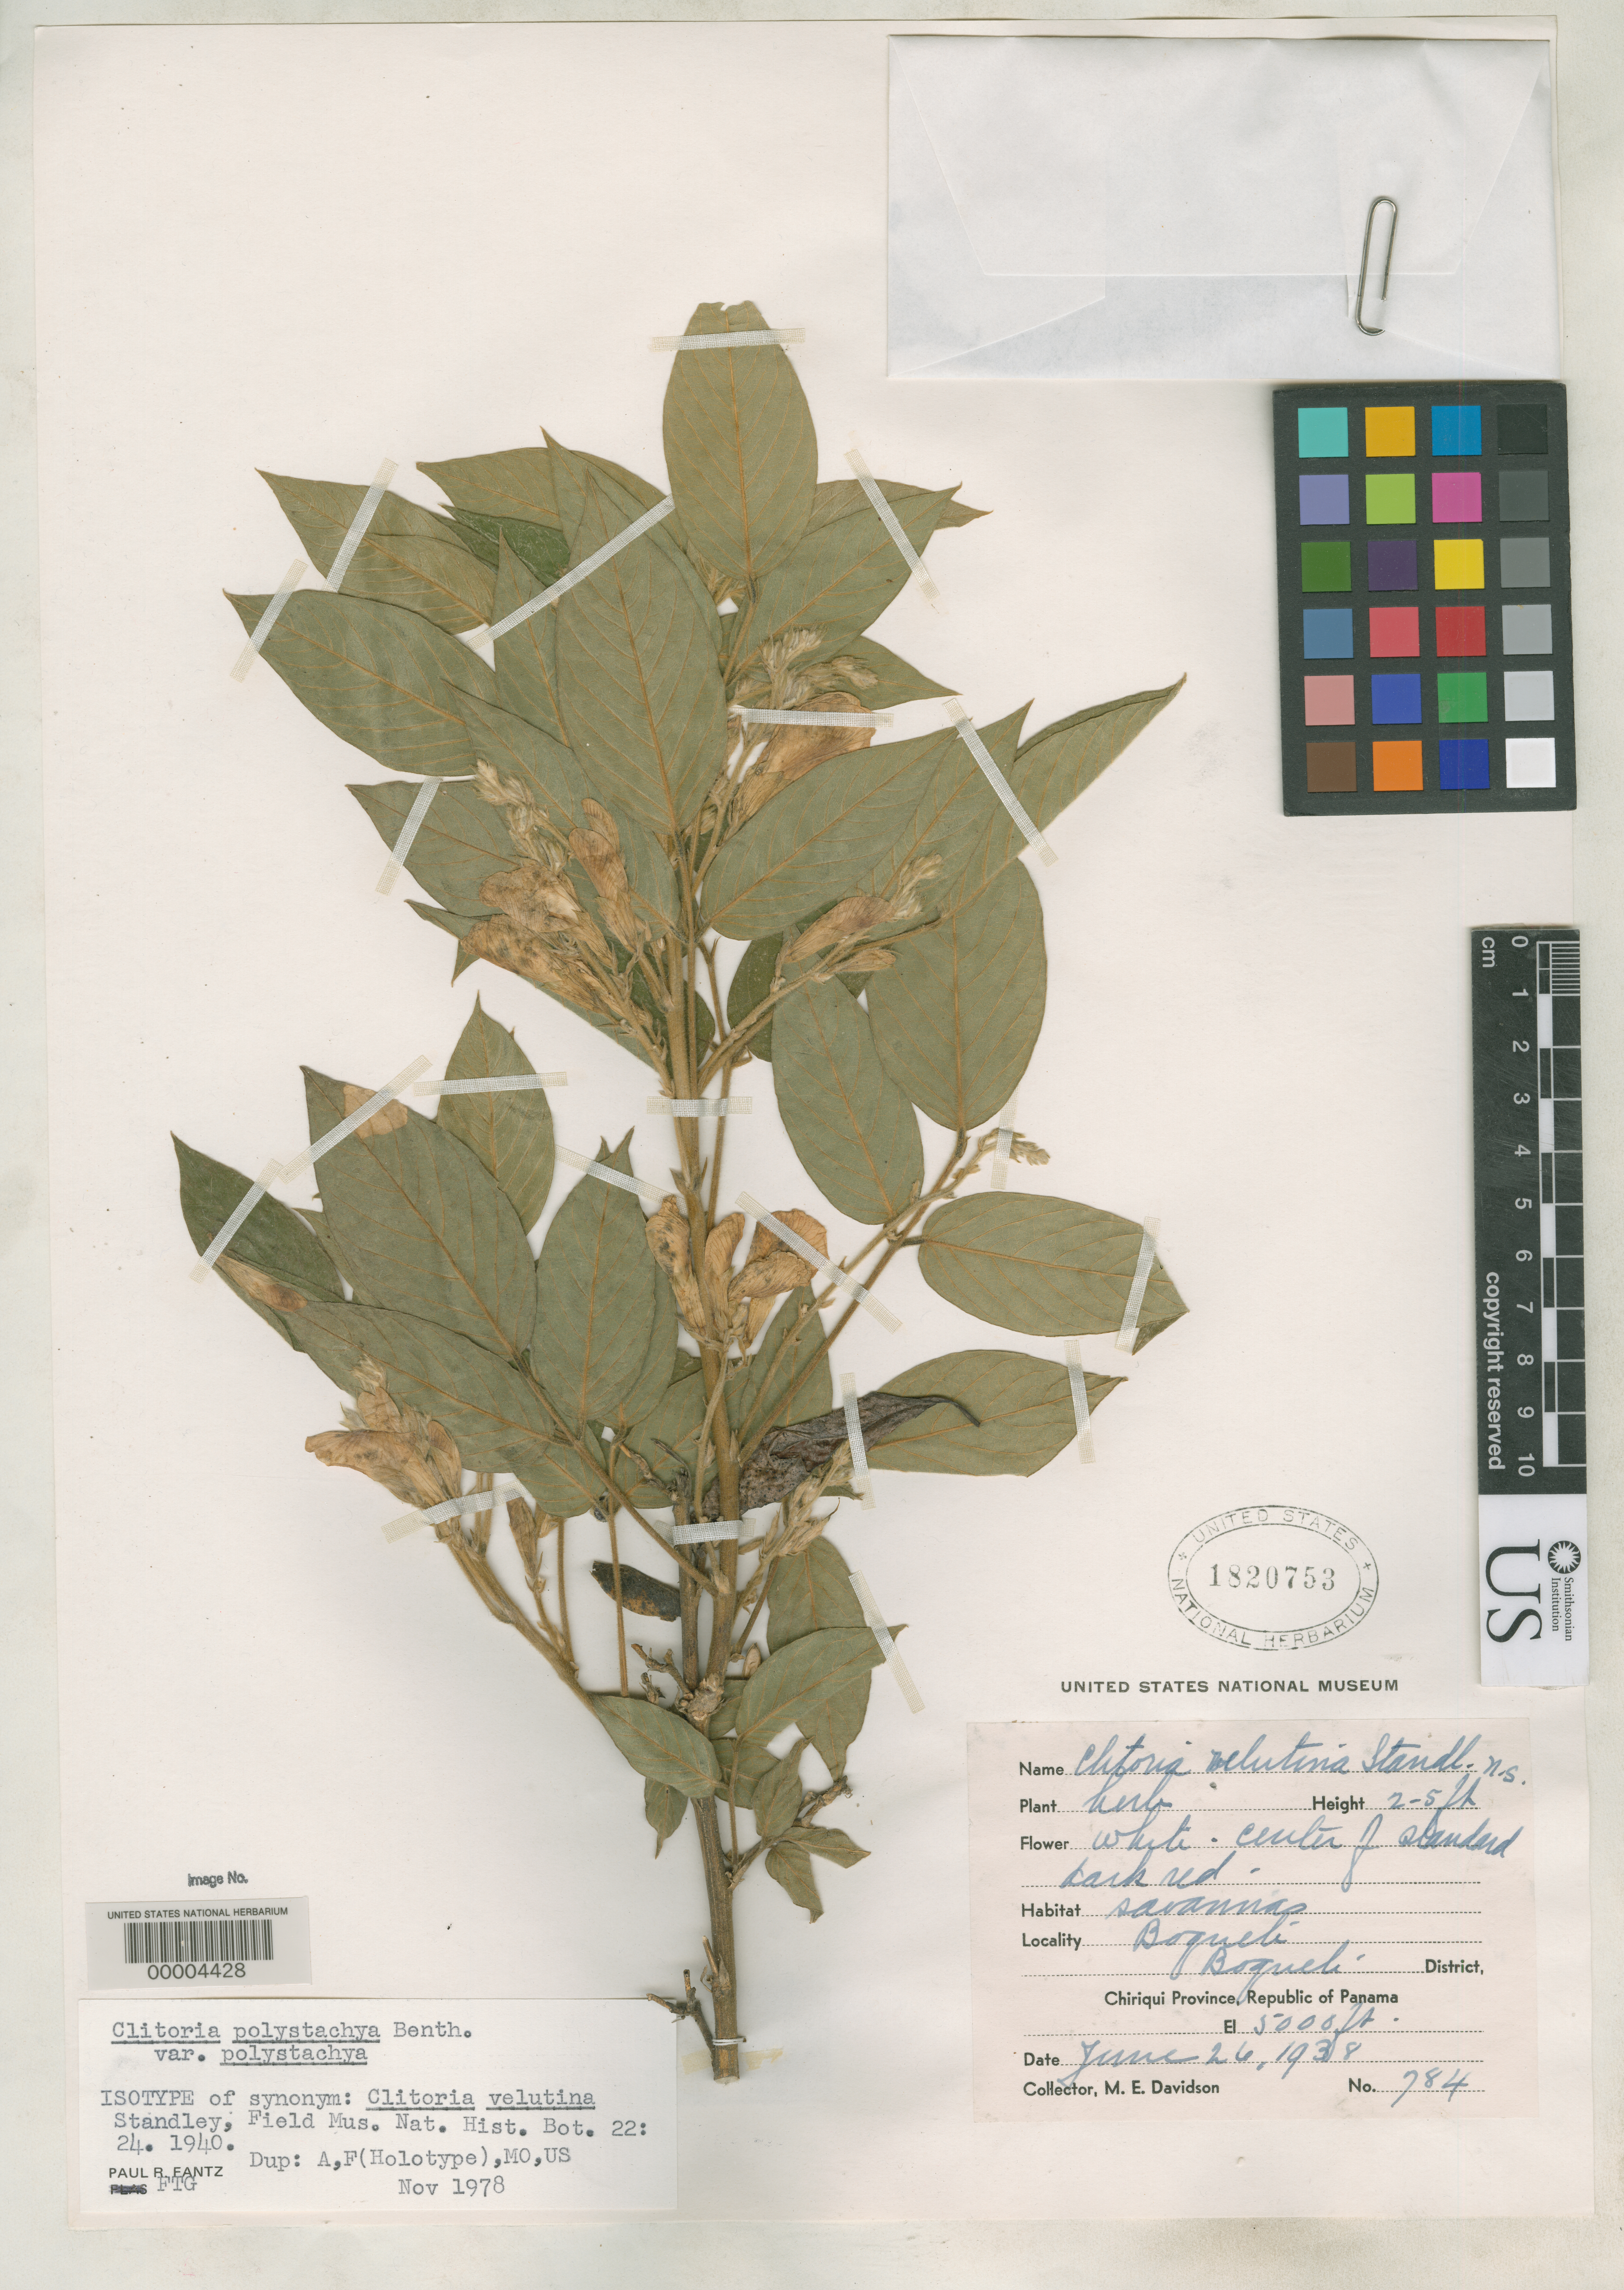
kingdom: Plantae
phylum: Tracheophyta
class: Magnoliopsida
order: Fabales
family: Fabaceae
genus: Clitoria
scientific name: Clitoria velutina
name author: Standl.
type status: Isotype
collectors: M. Davidson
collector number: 784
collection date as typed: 26 Jun 1938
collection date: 1938-06-26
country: Panama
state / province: Chiriquí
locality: Boquete.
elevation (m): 1524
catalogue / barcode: US 1820753